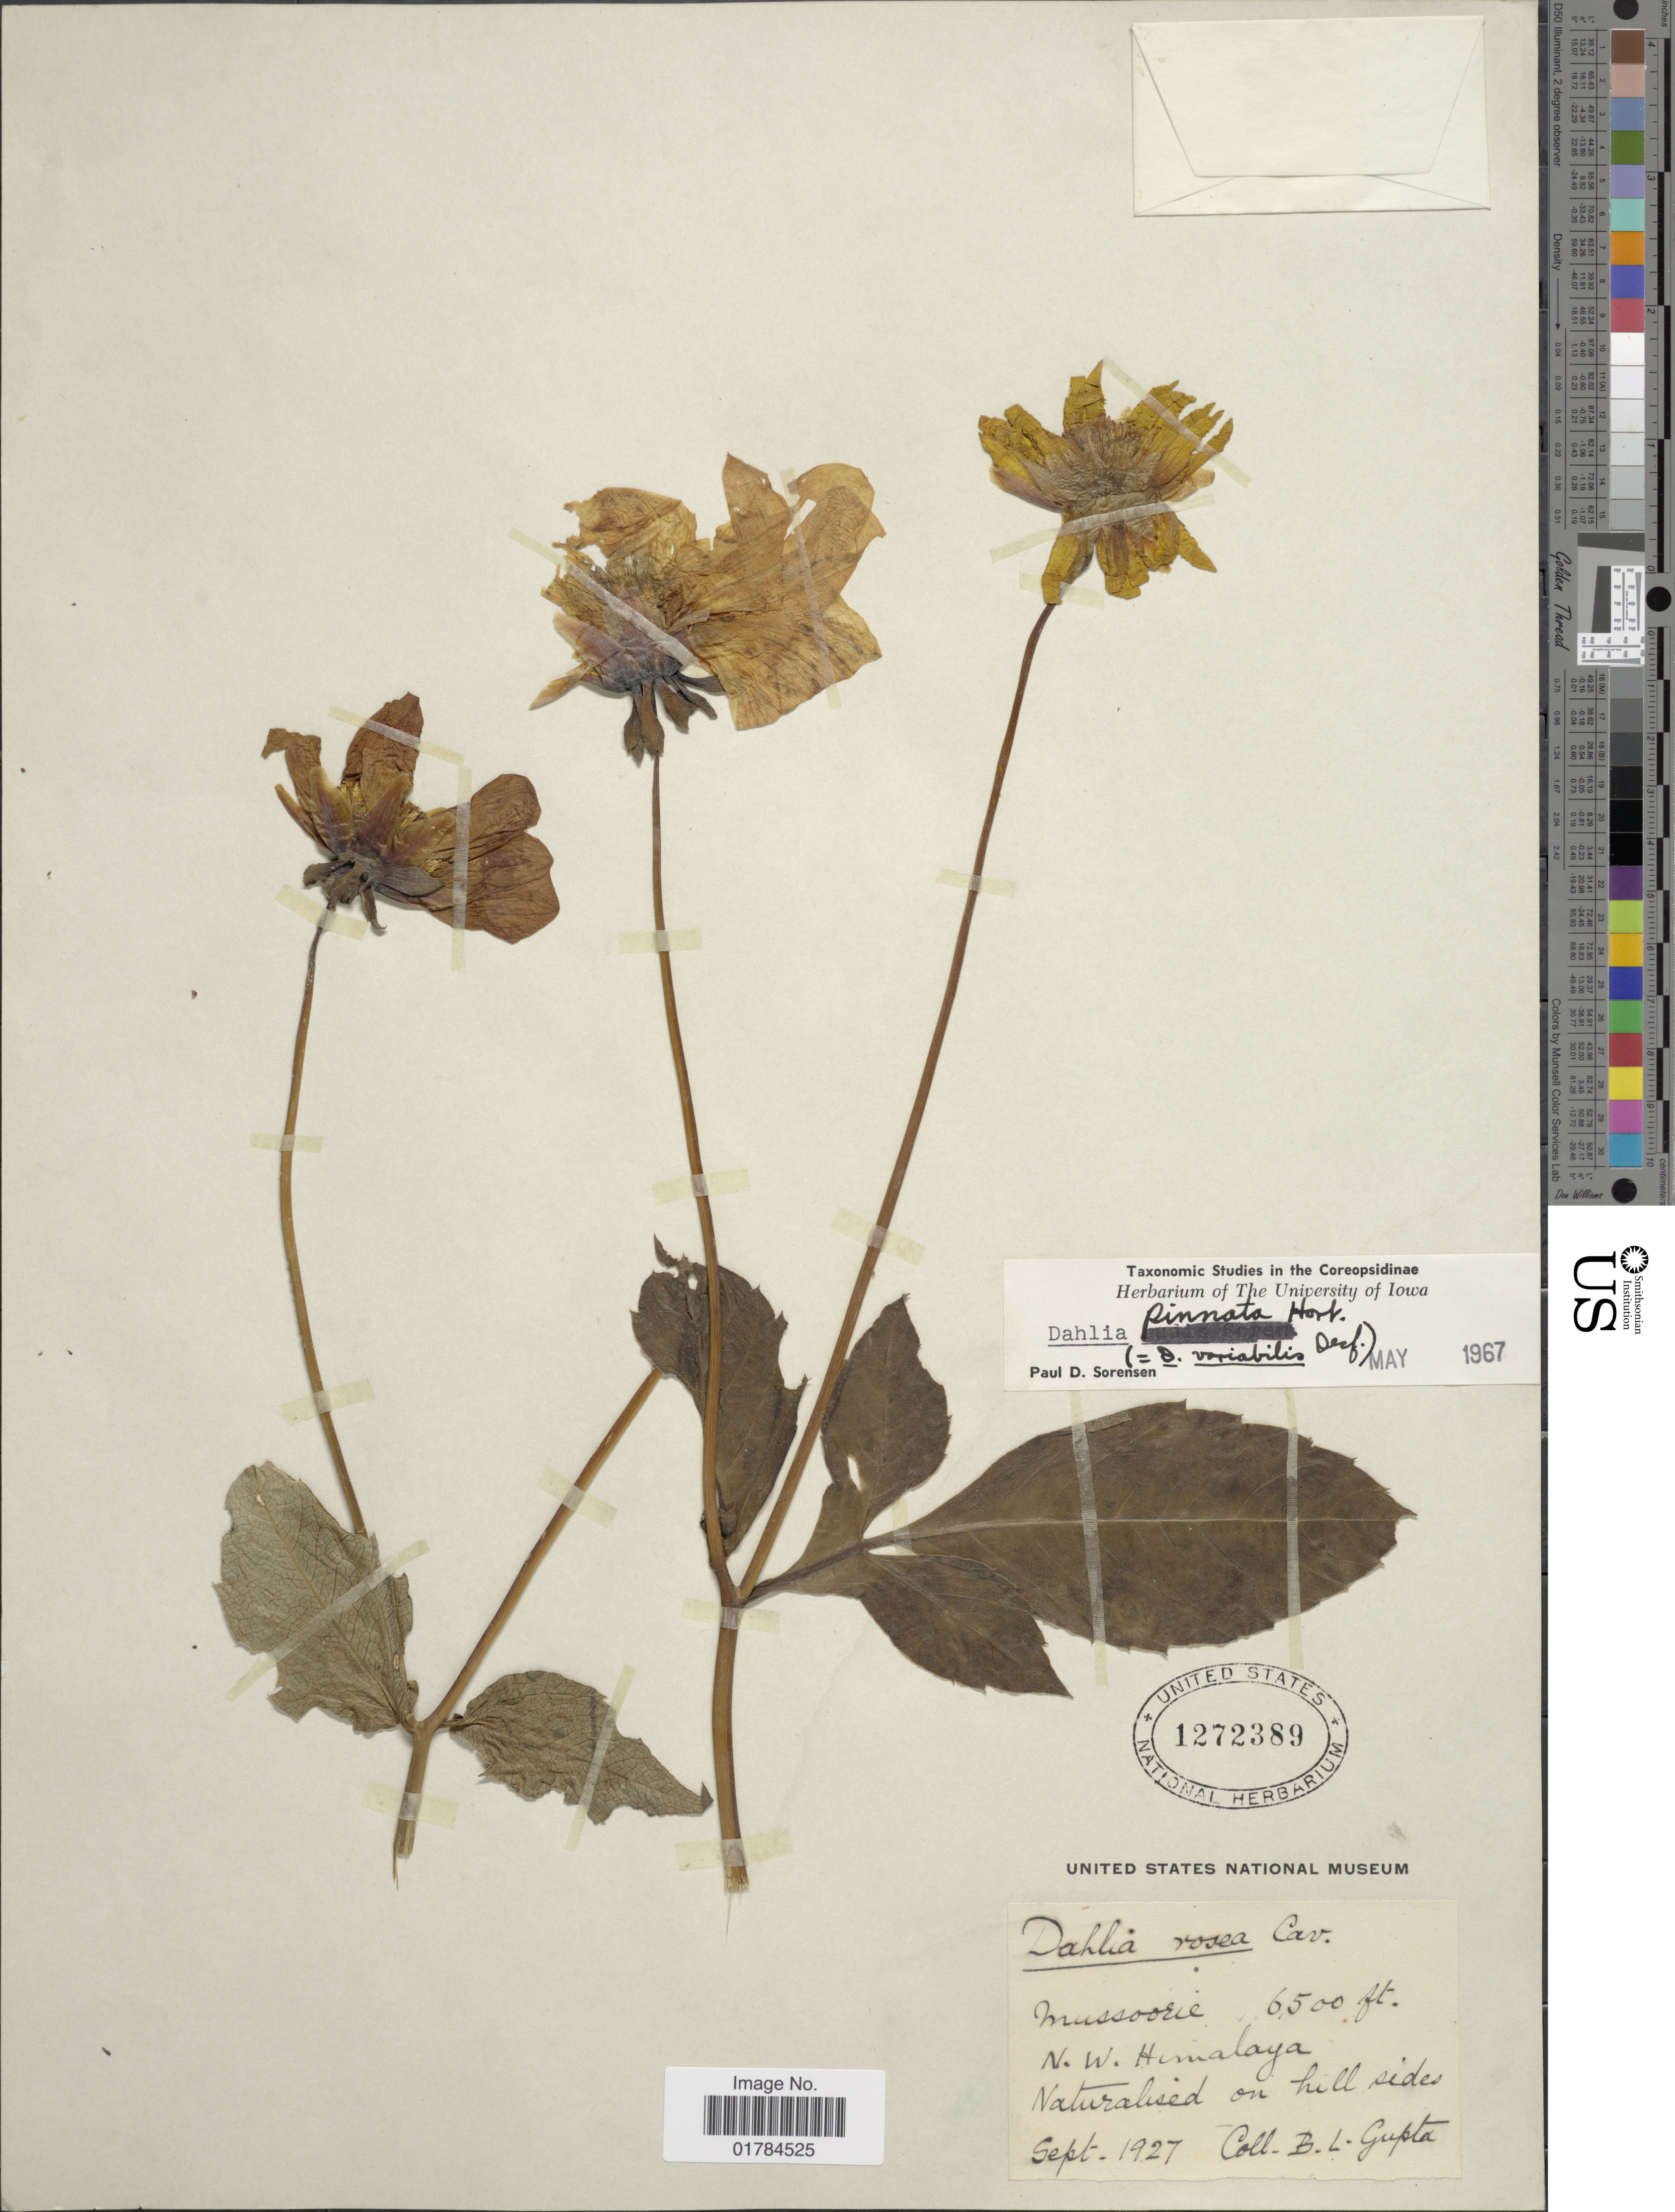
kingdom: Plantae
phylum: Tracheophyta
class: Magnoliopsida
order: Asterales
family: Asteraceae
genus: Dahlia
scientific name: Dahlia pinnata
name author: Cav.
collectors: B. L. Gupta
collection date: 1927-09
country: India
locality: N.W. Himalaya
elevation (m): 1981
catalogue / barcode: US 1272389